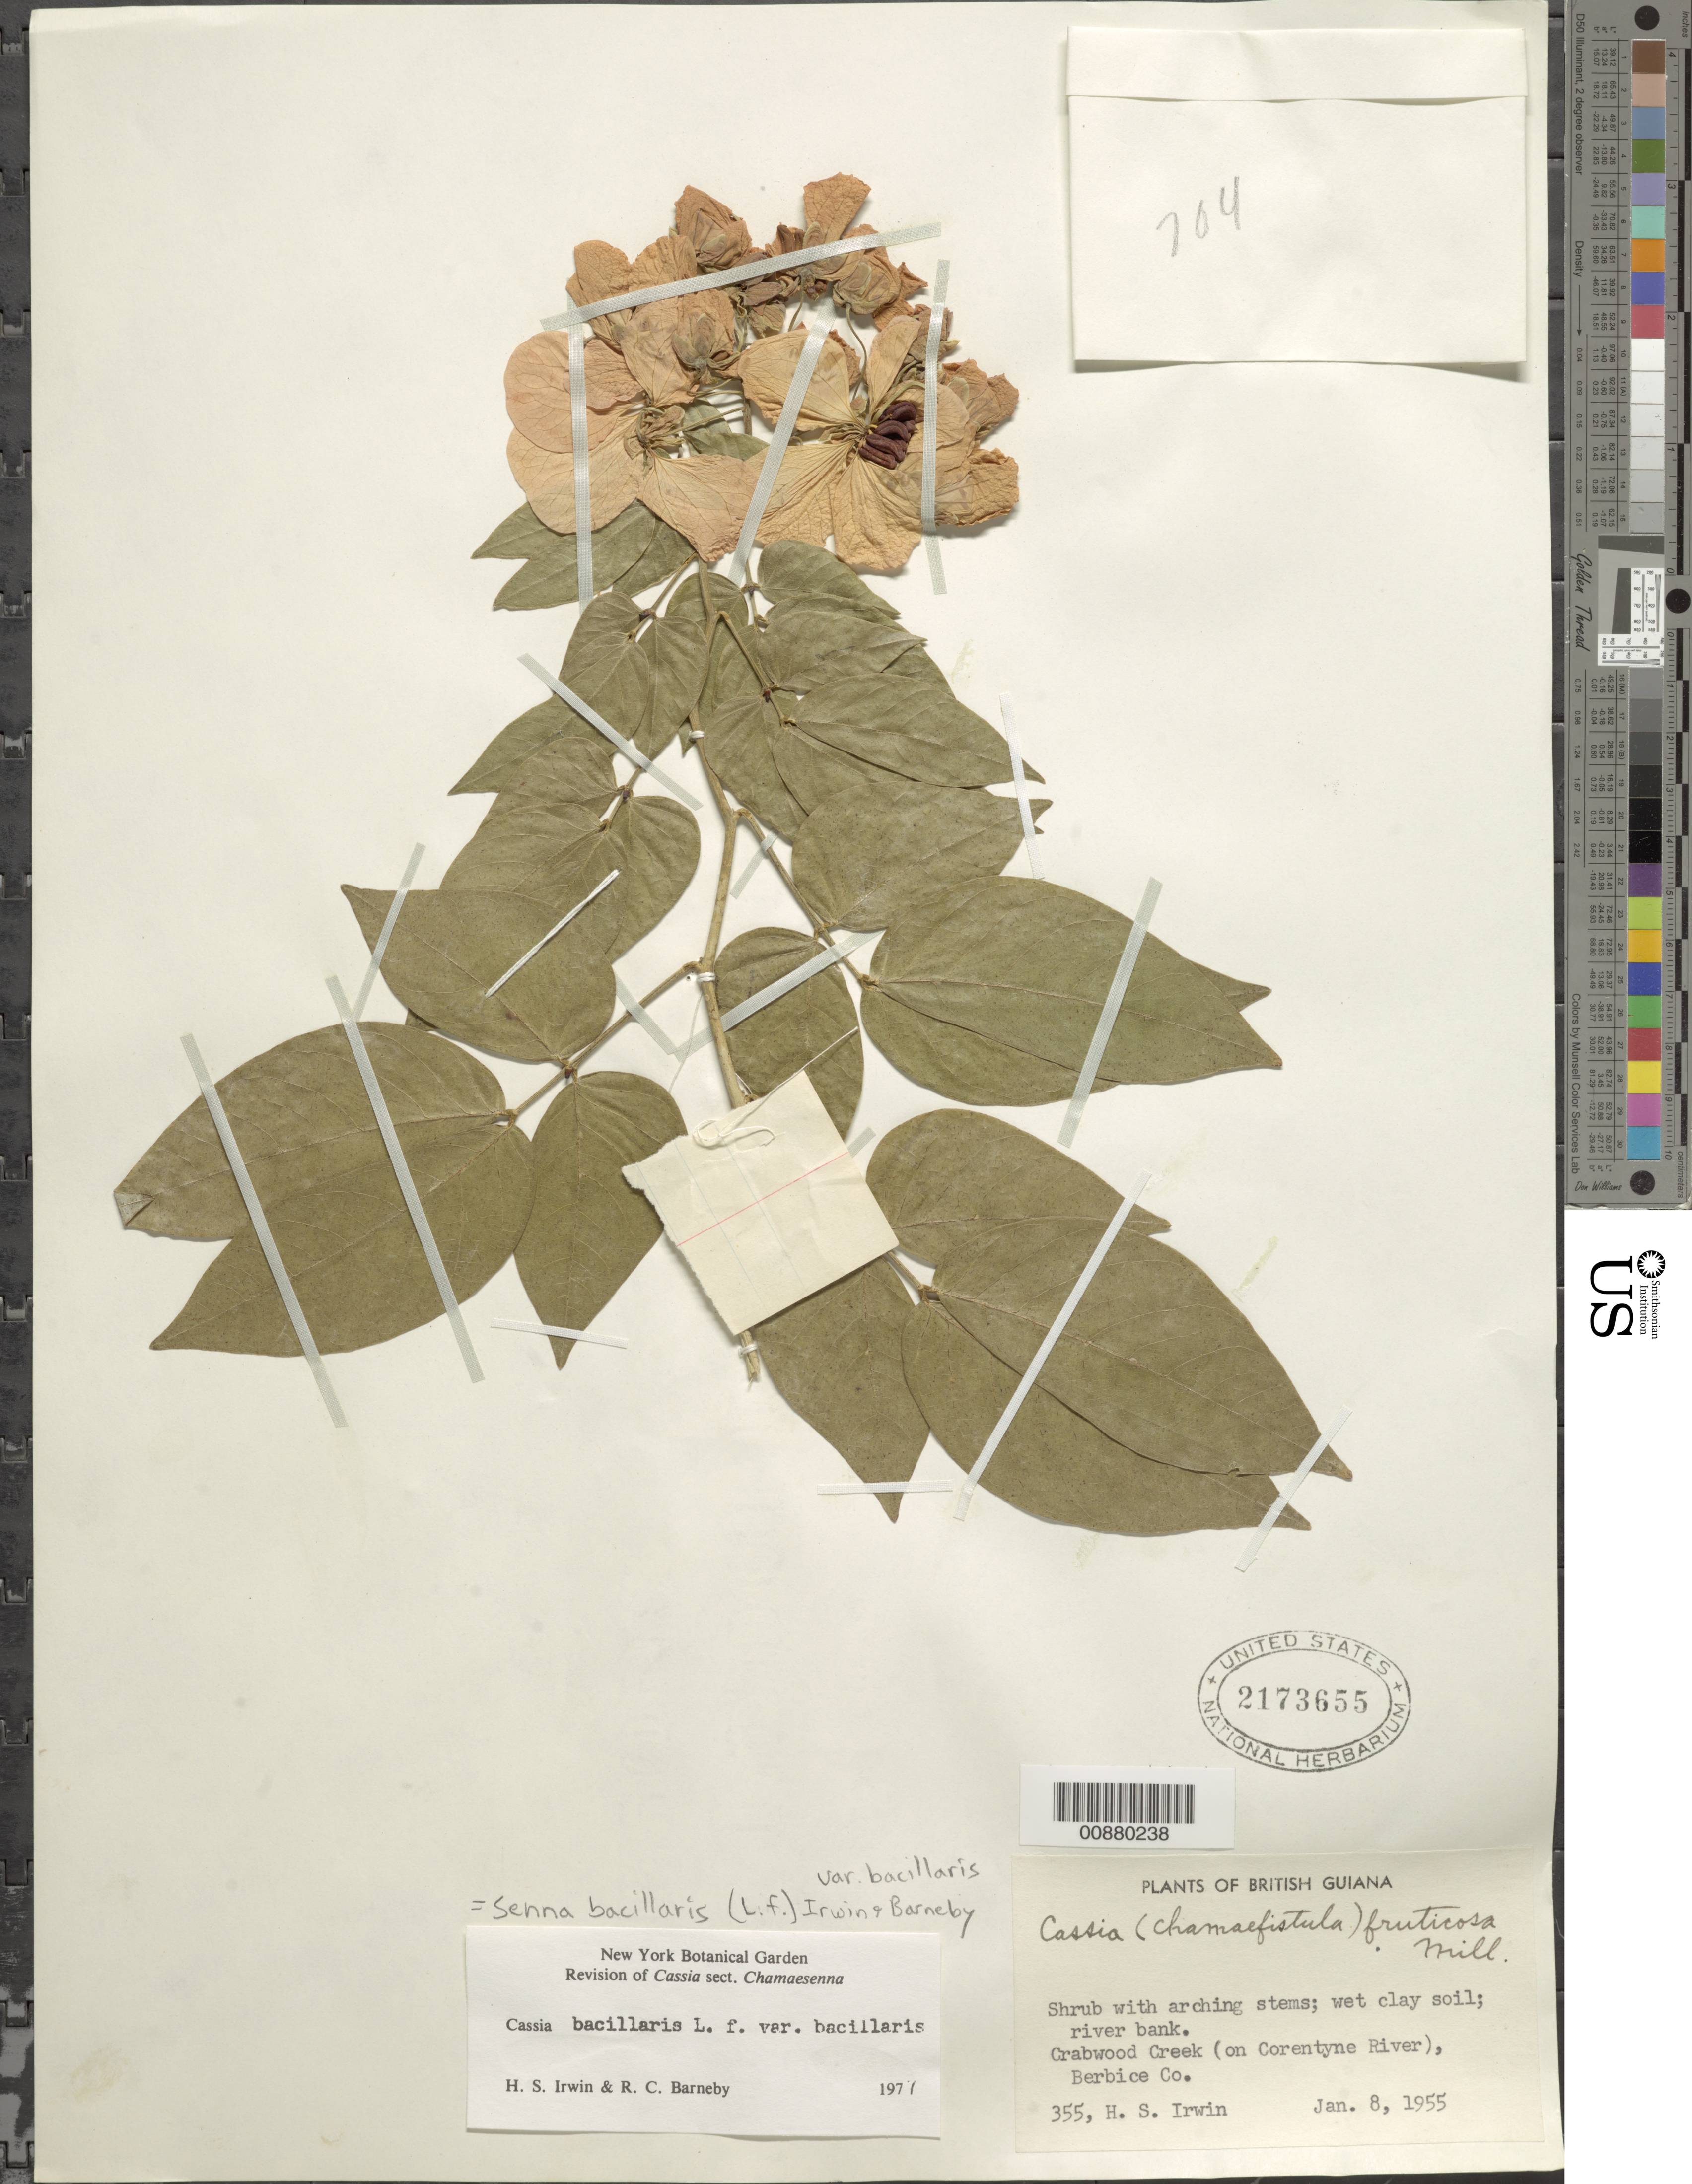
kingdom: Plantae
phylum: Tracheophyta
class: Magnoliopsida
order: Fabales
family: Fabaceae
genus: Senna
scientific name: Senna bacillaris var. bacillaris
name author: (L. f.) H.S. Irwin & Barneby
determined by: Irwin, H. S.; Barneby, R. C.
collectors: H. Irwin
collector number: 355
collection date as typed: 8-Jan-55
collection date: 1955-01-08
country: Guyana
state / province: E. Berbice-Corentyne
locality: Crabwood Creek (on Corentyne River), Berbice Co.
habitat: Wet clay soil, river bank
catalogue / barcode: US 2173655